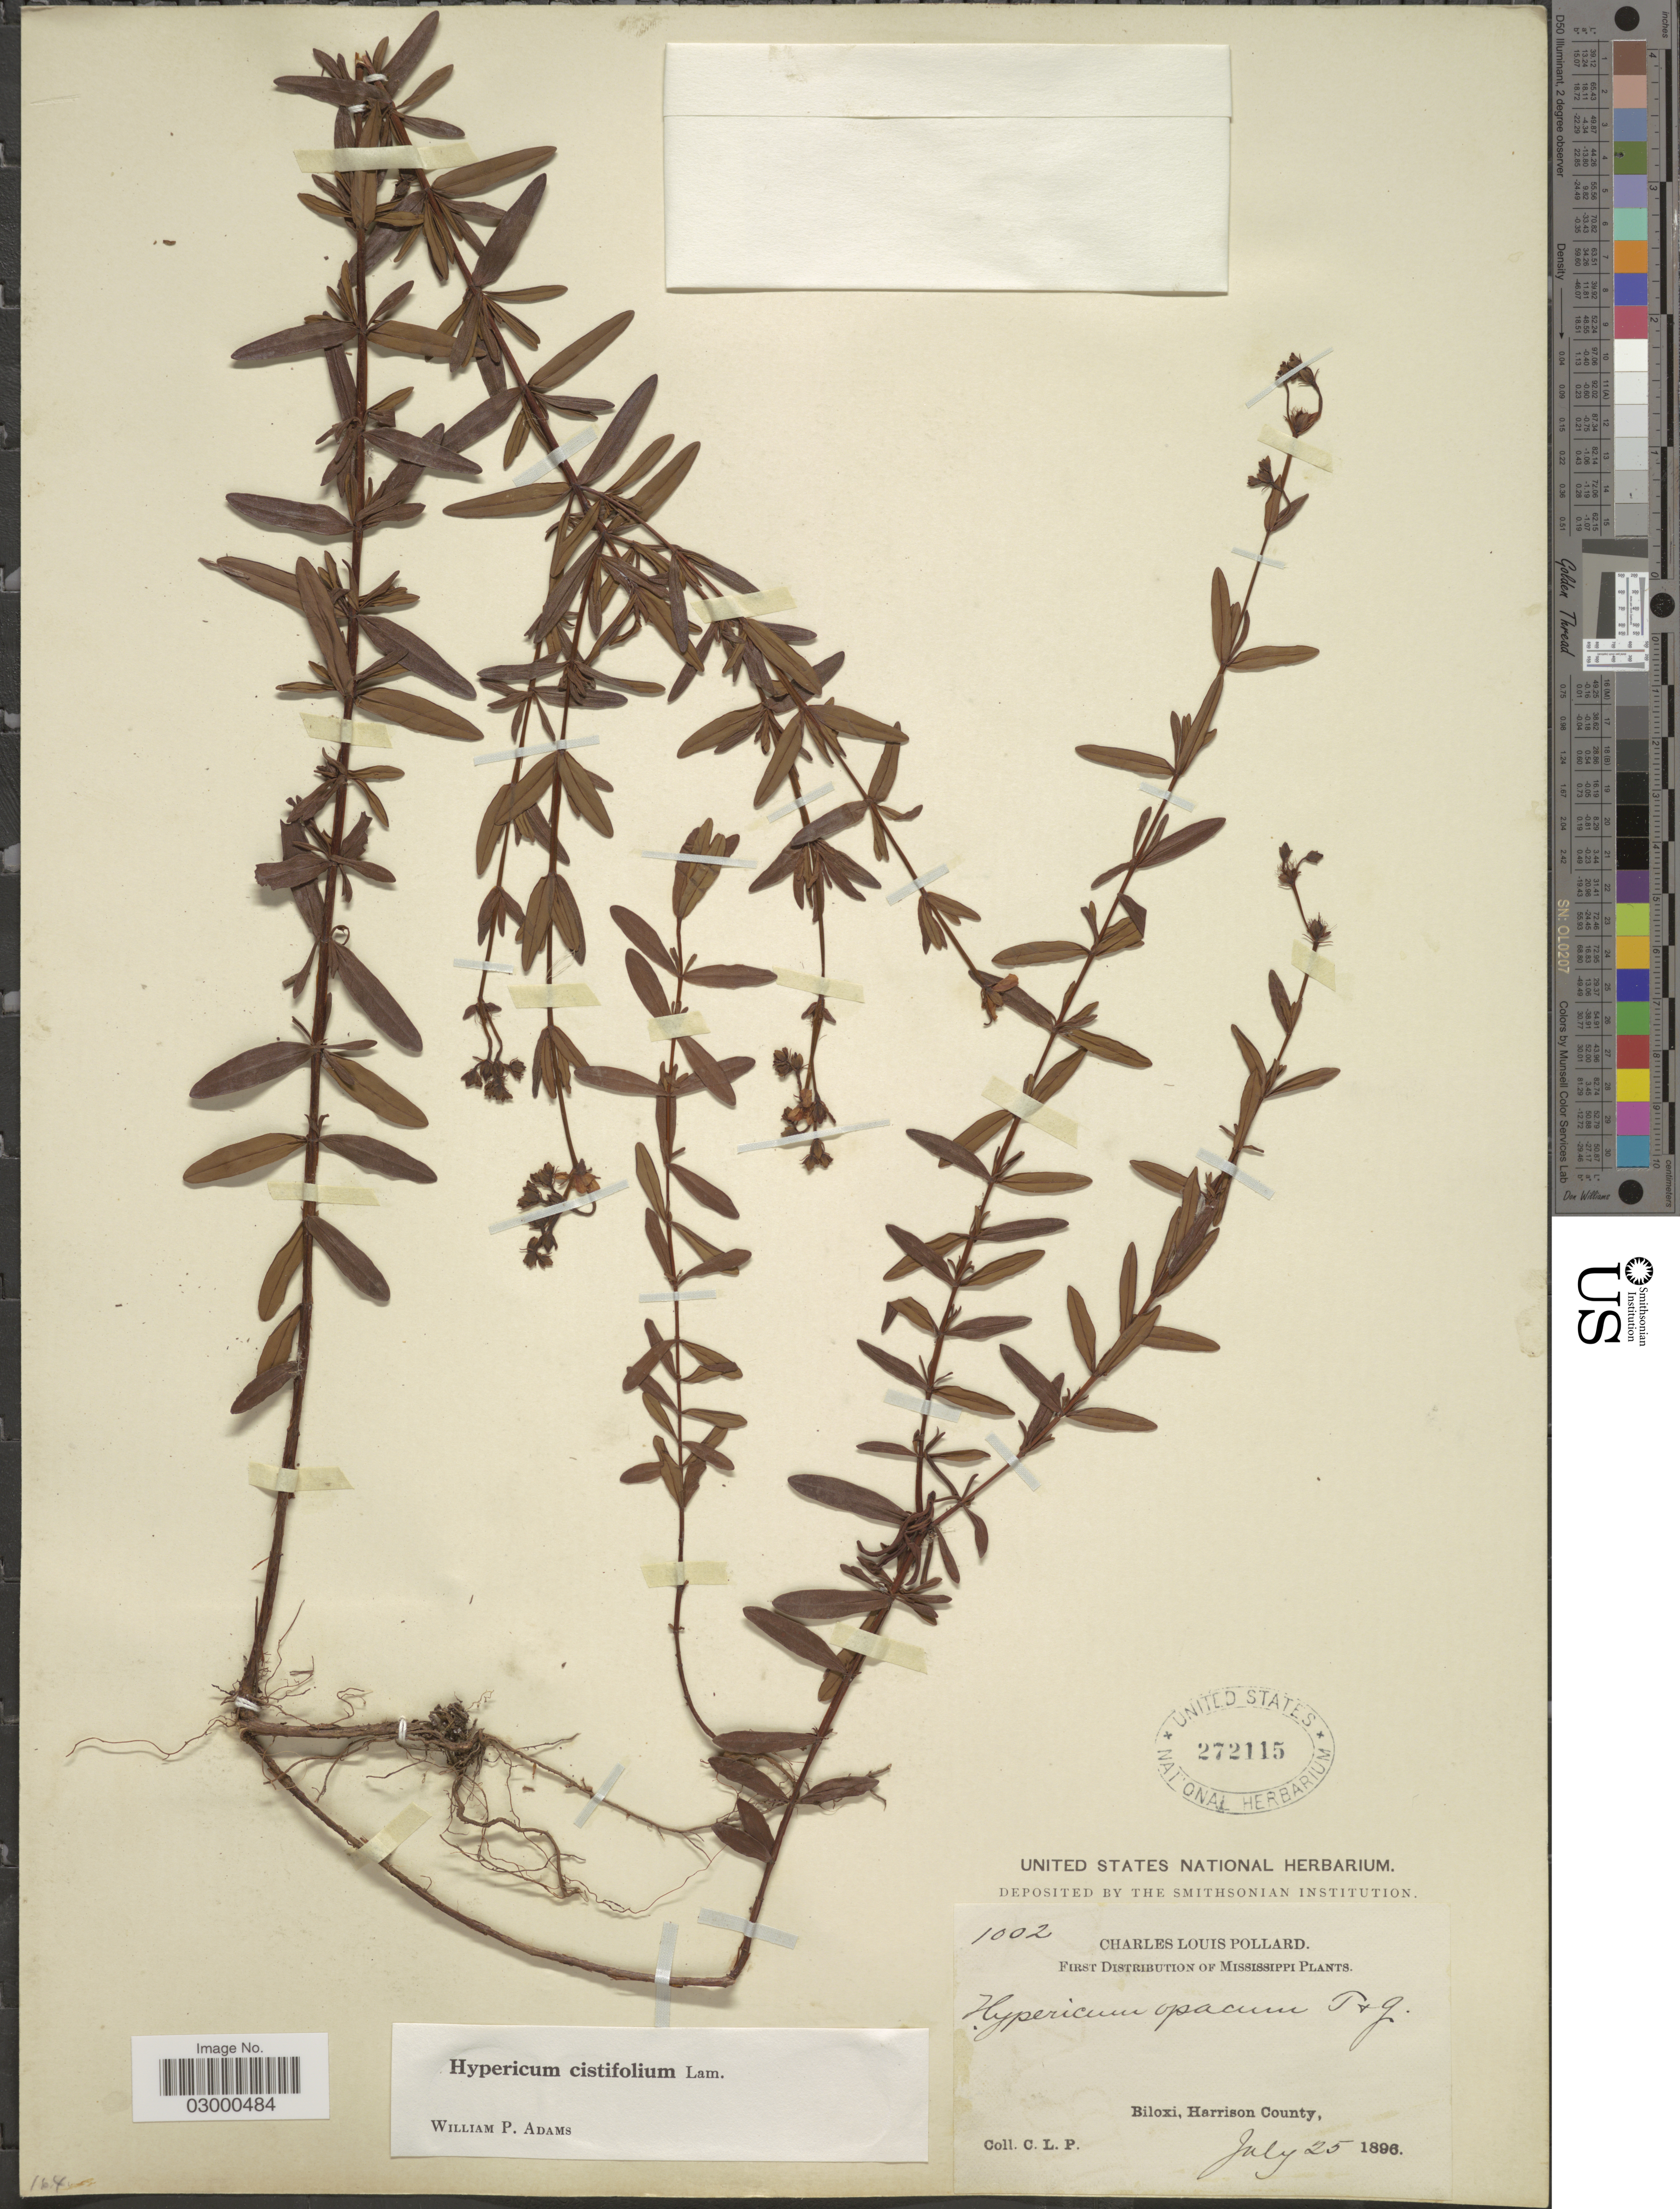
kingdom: Plantae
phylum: Tracheophyta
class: Magnoliopsida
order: Malpighiales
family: Hypericaceae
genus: Hypericum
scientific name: Hypericum cistifolium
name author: Lam.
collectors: C. L. Pollard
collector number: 1002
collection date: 1896-07-25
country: United States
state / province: Mississippi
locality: Biloxi, Harrison County.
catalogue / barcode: US 272115